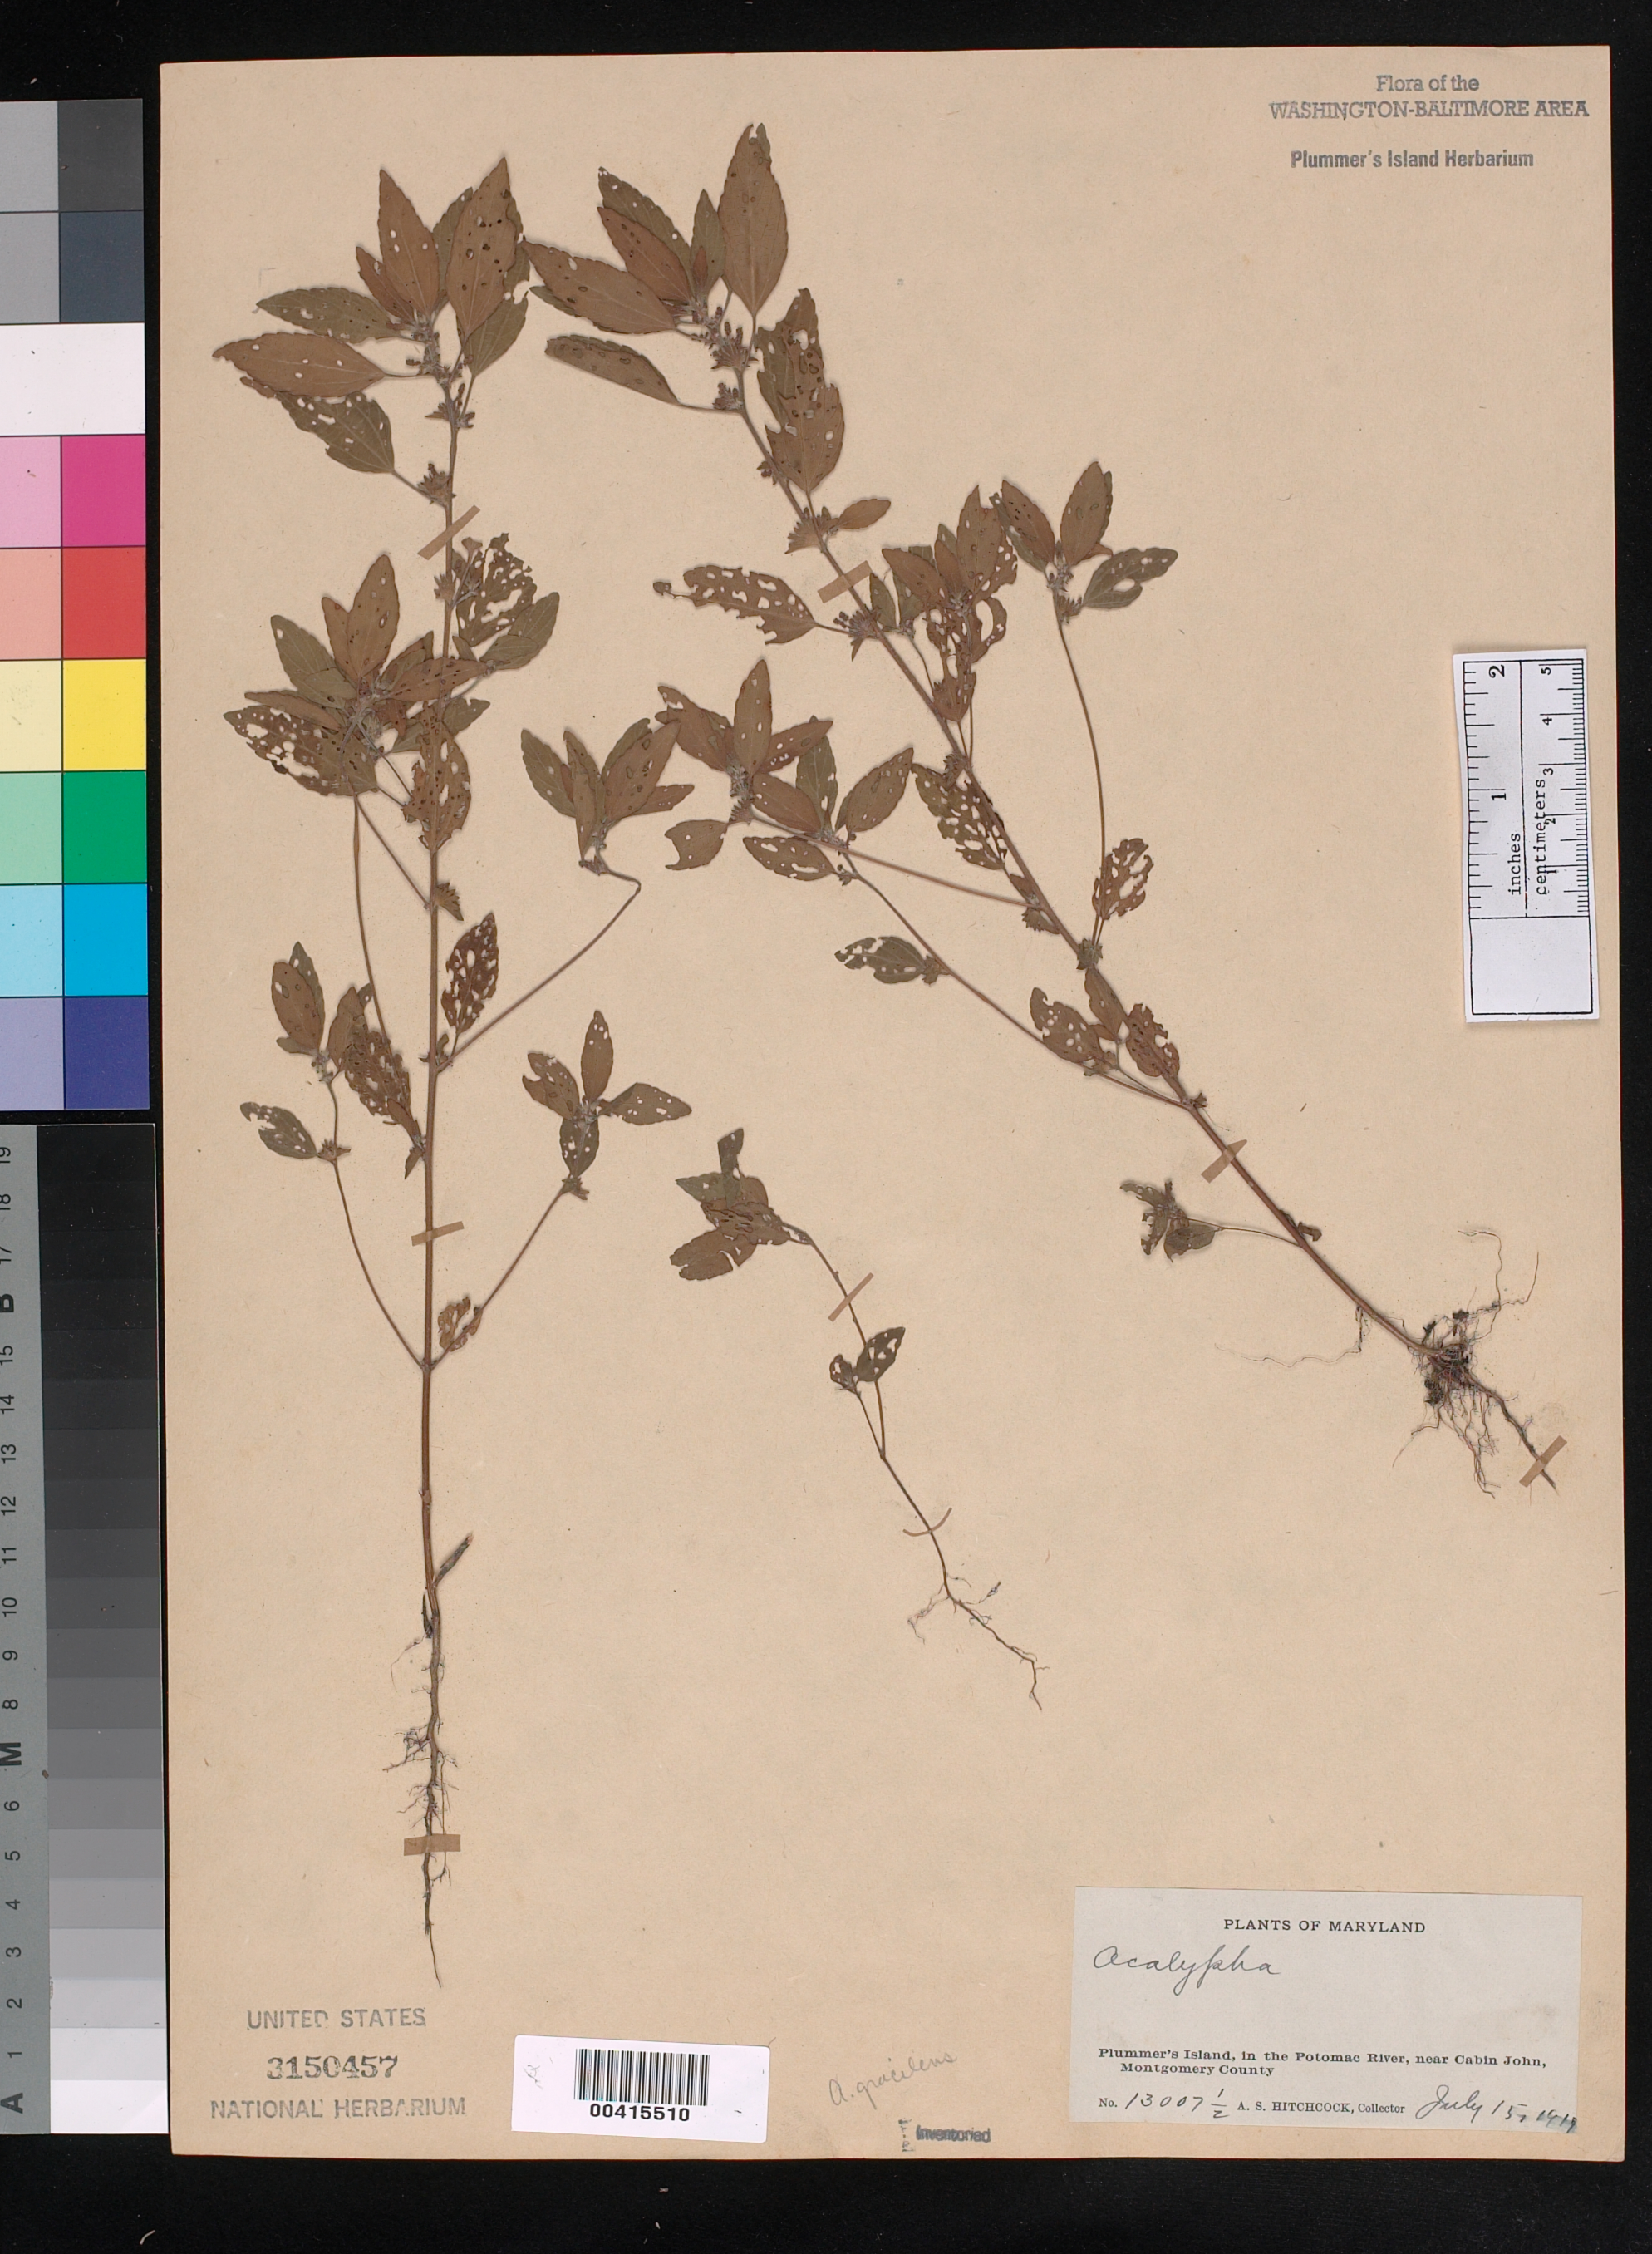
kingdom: Plantae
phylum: Tracheophyta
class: Magnoliopsida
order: Malpighiales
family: Euphorbiaceae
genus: Acalypha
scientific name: Acalypha gracilens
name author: A. Gray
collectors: A. S. Hitchcock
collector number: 130071/2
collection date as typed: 15 Jul 1917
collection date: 1917-07-15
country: United States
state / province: Maryland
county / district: Montgomery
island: Plummers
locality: Plummer's Island C. & O. Canal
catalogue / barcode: US 3150457